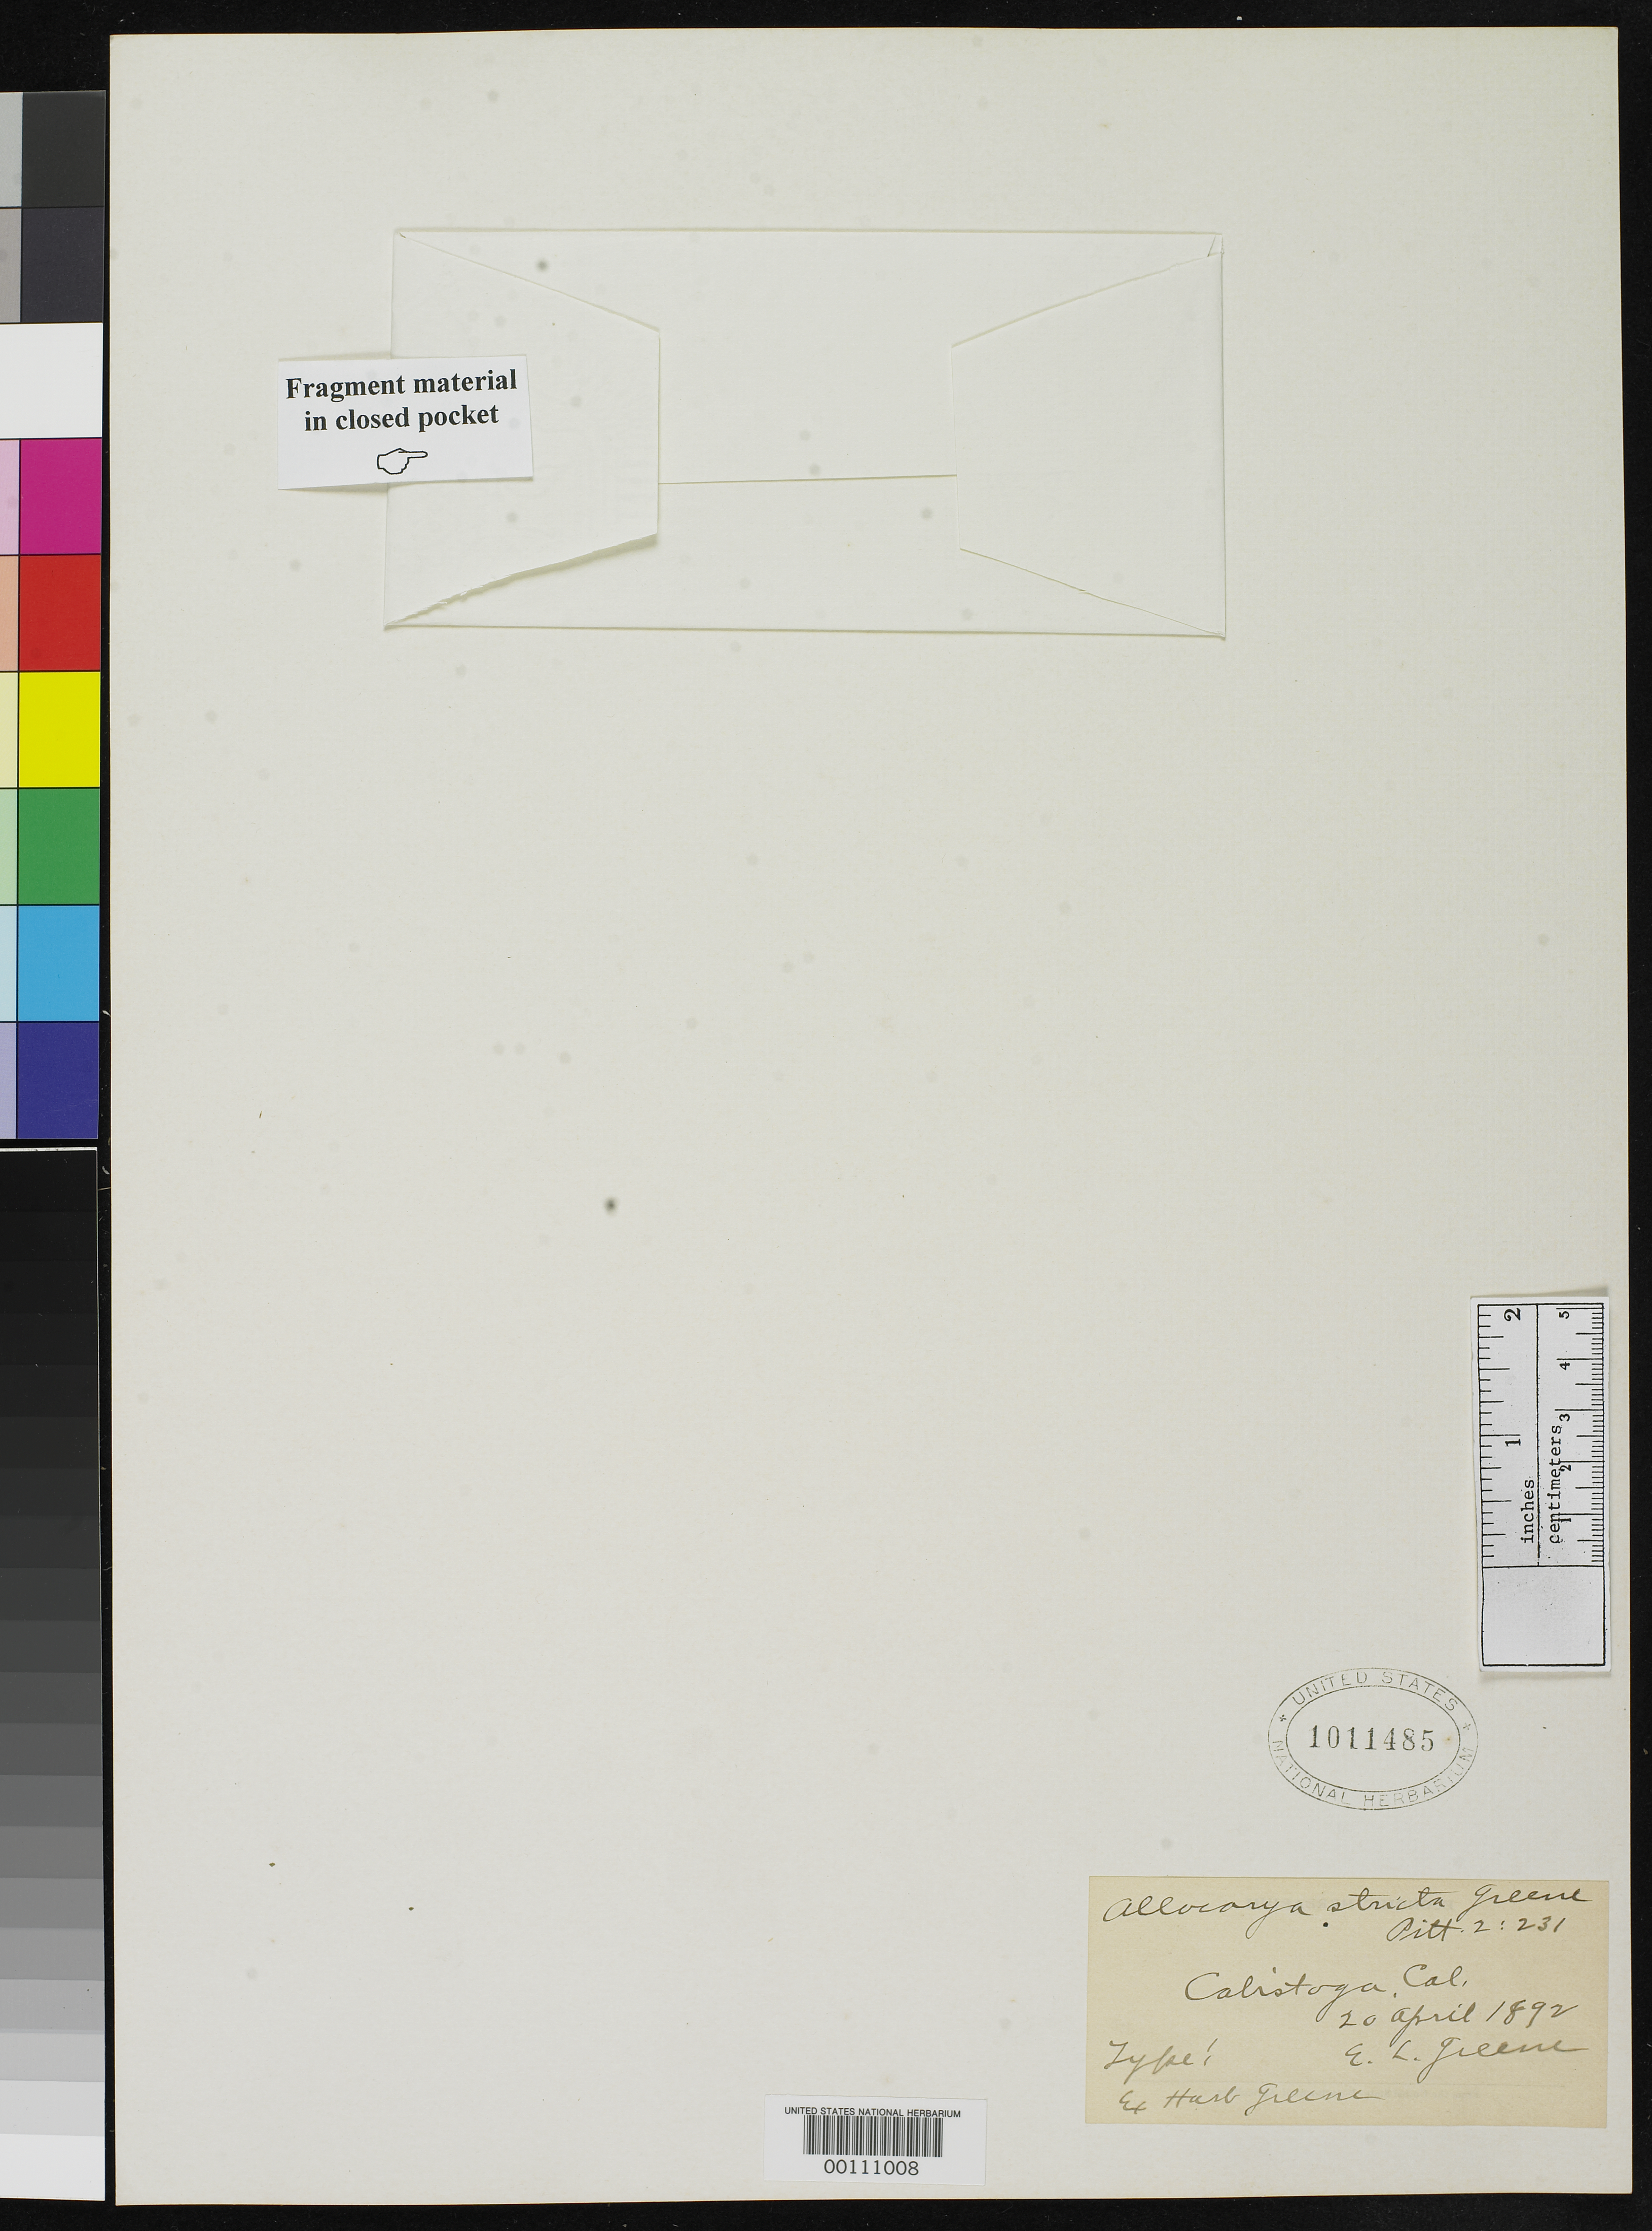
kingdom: Plantae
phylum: Tracheophyta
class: Magnoliopsida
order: Boraginales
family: Boraginaceae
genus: Allocarya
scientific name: Allocarya stricta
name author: Greene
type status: Type Fragment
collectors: E. L. Greene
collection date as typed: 20 Apr 1892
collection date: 1892-04-20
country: United States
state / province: California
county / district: Napa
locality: Calistoga.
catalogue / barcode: US 1011485